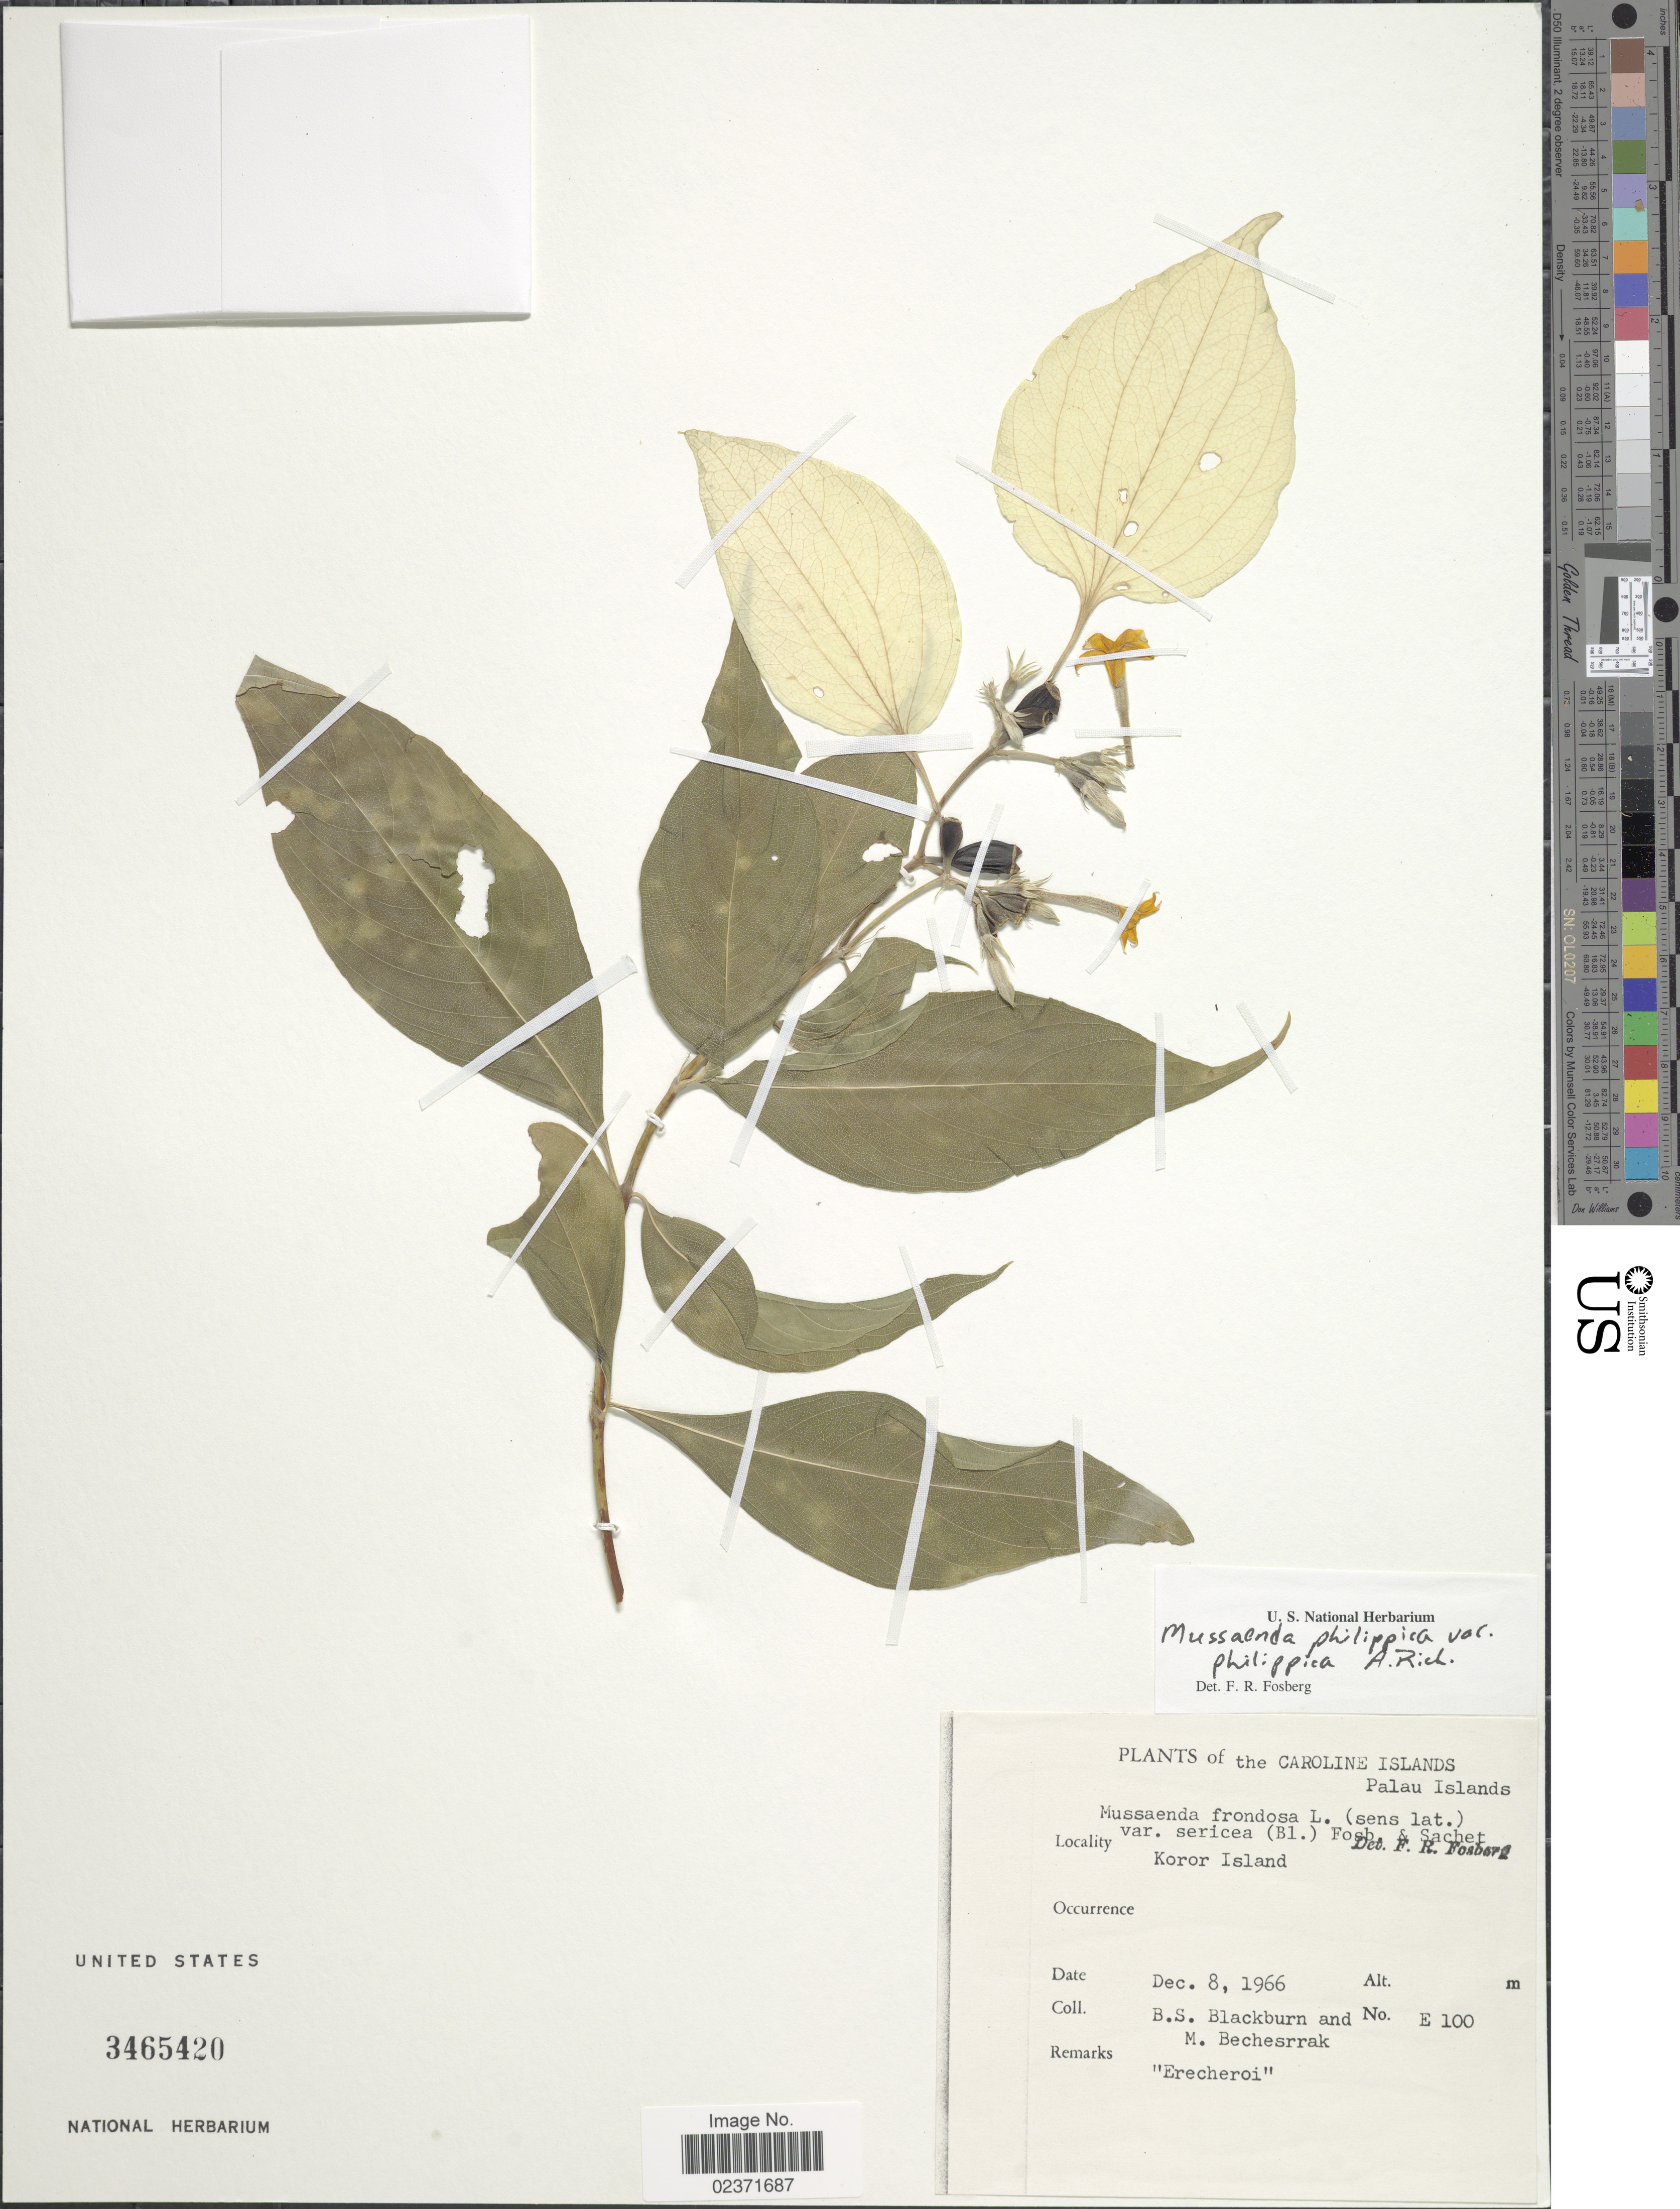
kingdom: Plantae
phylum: Tracheophyta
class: Magnoliopsida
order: Gentianales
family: Rubiaceae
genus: Mussaenda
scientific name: Mussaenda philippica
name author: A. Rich.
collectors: F. R. Fosberg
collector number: E100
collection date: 1966-12-08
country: Palau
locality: Caroline Islands. Palau Islands. Koror Island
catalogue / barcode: US 3465420